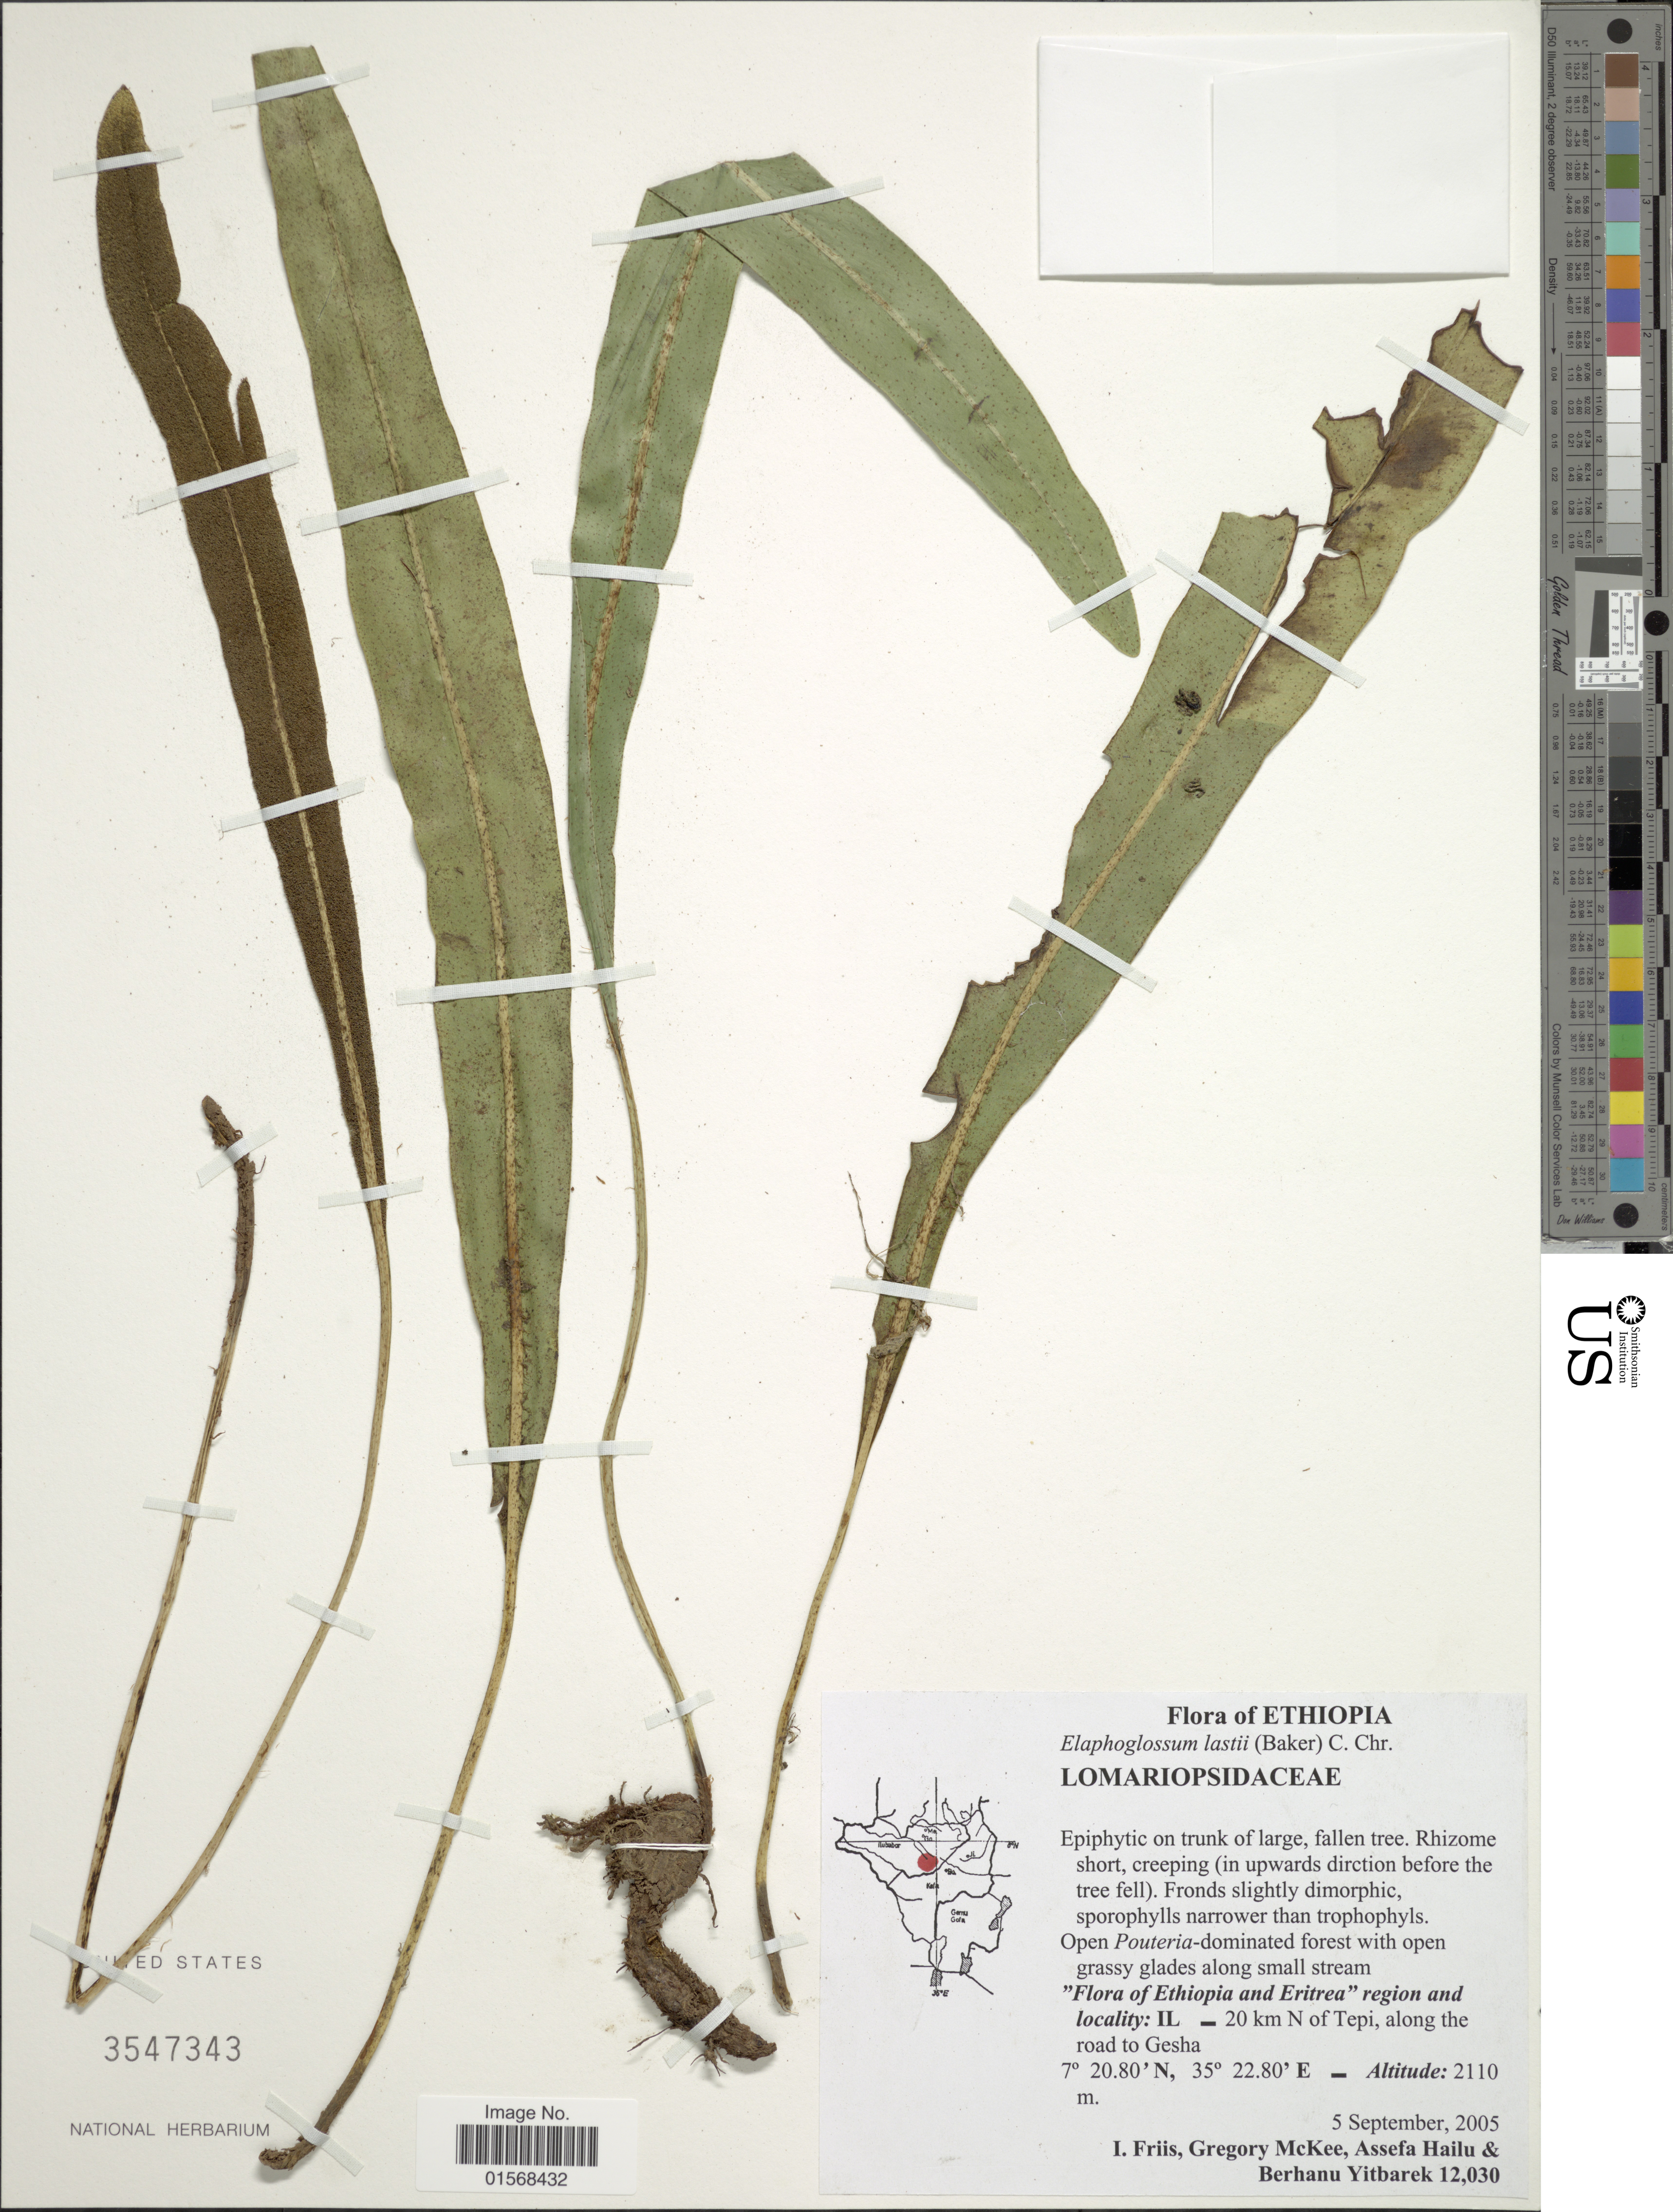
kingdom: Plantae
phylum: Tracheophyta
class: Polypodiopsida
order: Polypodiales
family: Dryopteridaceae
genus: Elaphoglossum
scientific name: Elaphoglossum lastii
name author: (Baker) C. Chr.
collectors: I. Friis, G. S. McKee, A. Hailu & B. Yitbarek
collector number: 12030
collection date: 2005-09-05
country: Ethiopia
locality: Ethiopia, Ethiopia and Eritea region and locality: IL - 20 km N of Tepi, along the road to Gesha.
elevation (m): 2110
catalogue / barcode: US 3547343